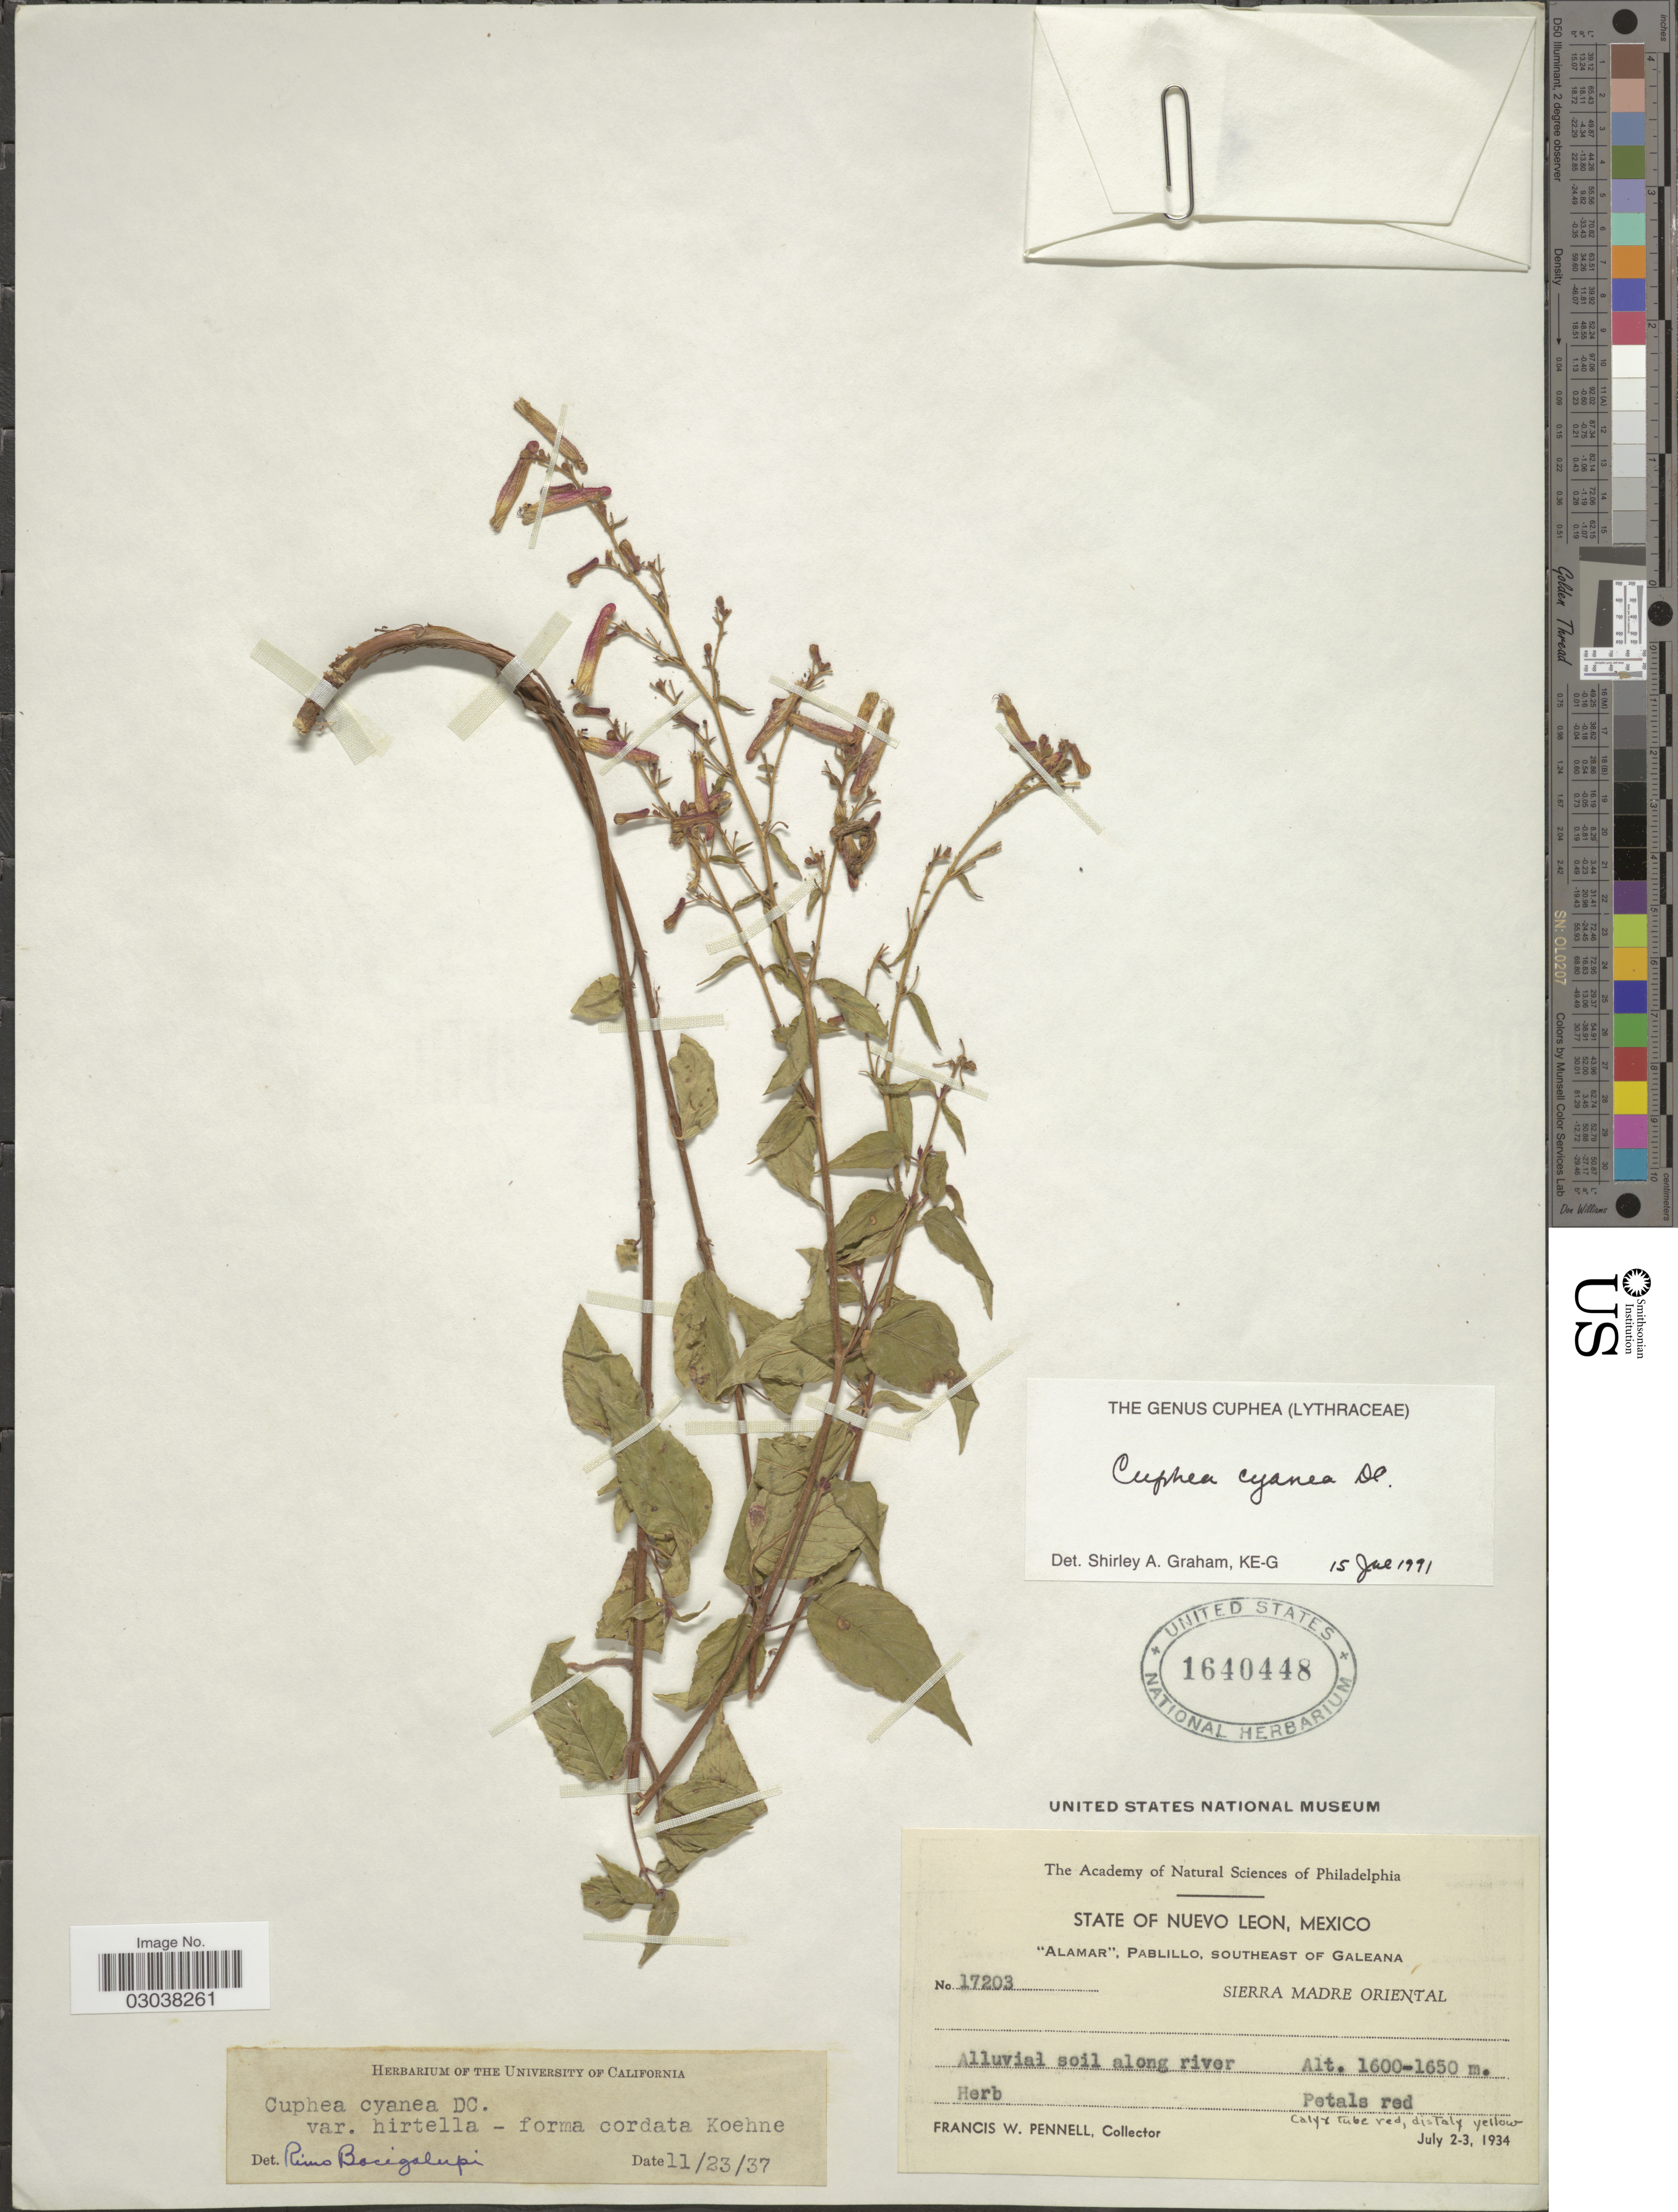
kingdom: Plantae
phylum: Tracheophyta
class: Magnoliopsida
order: Myrtales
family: Lythraceae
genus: Cuphea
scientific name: Cuphea cyanea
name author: DC.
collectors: F. W. Pennell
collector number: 17203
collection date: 1934-07-02/1934-07-03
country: Mexico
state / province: Nuevo León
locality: Alamar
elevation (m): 1600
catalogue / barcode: US 1640448